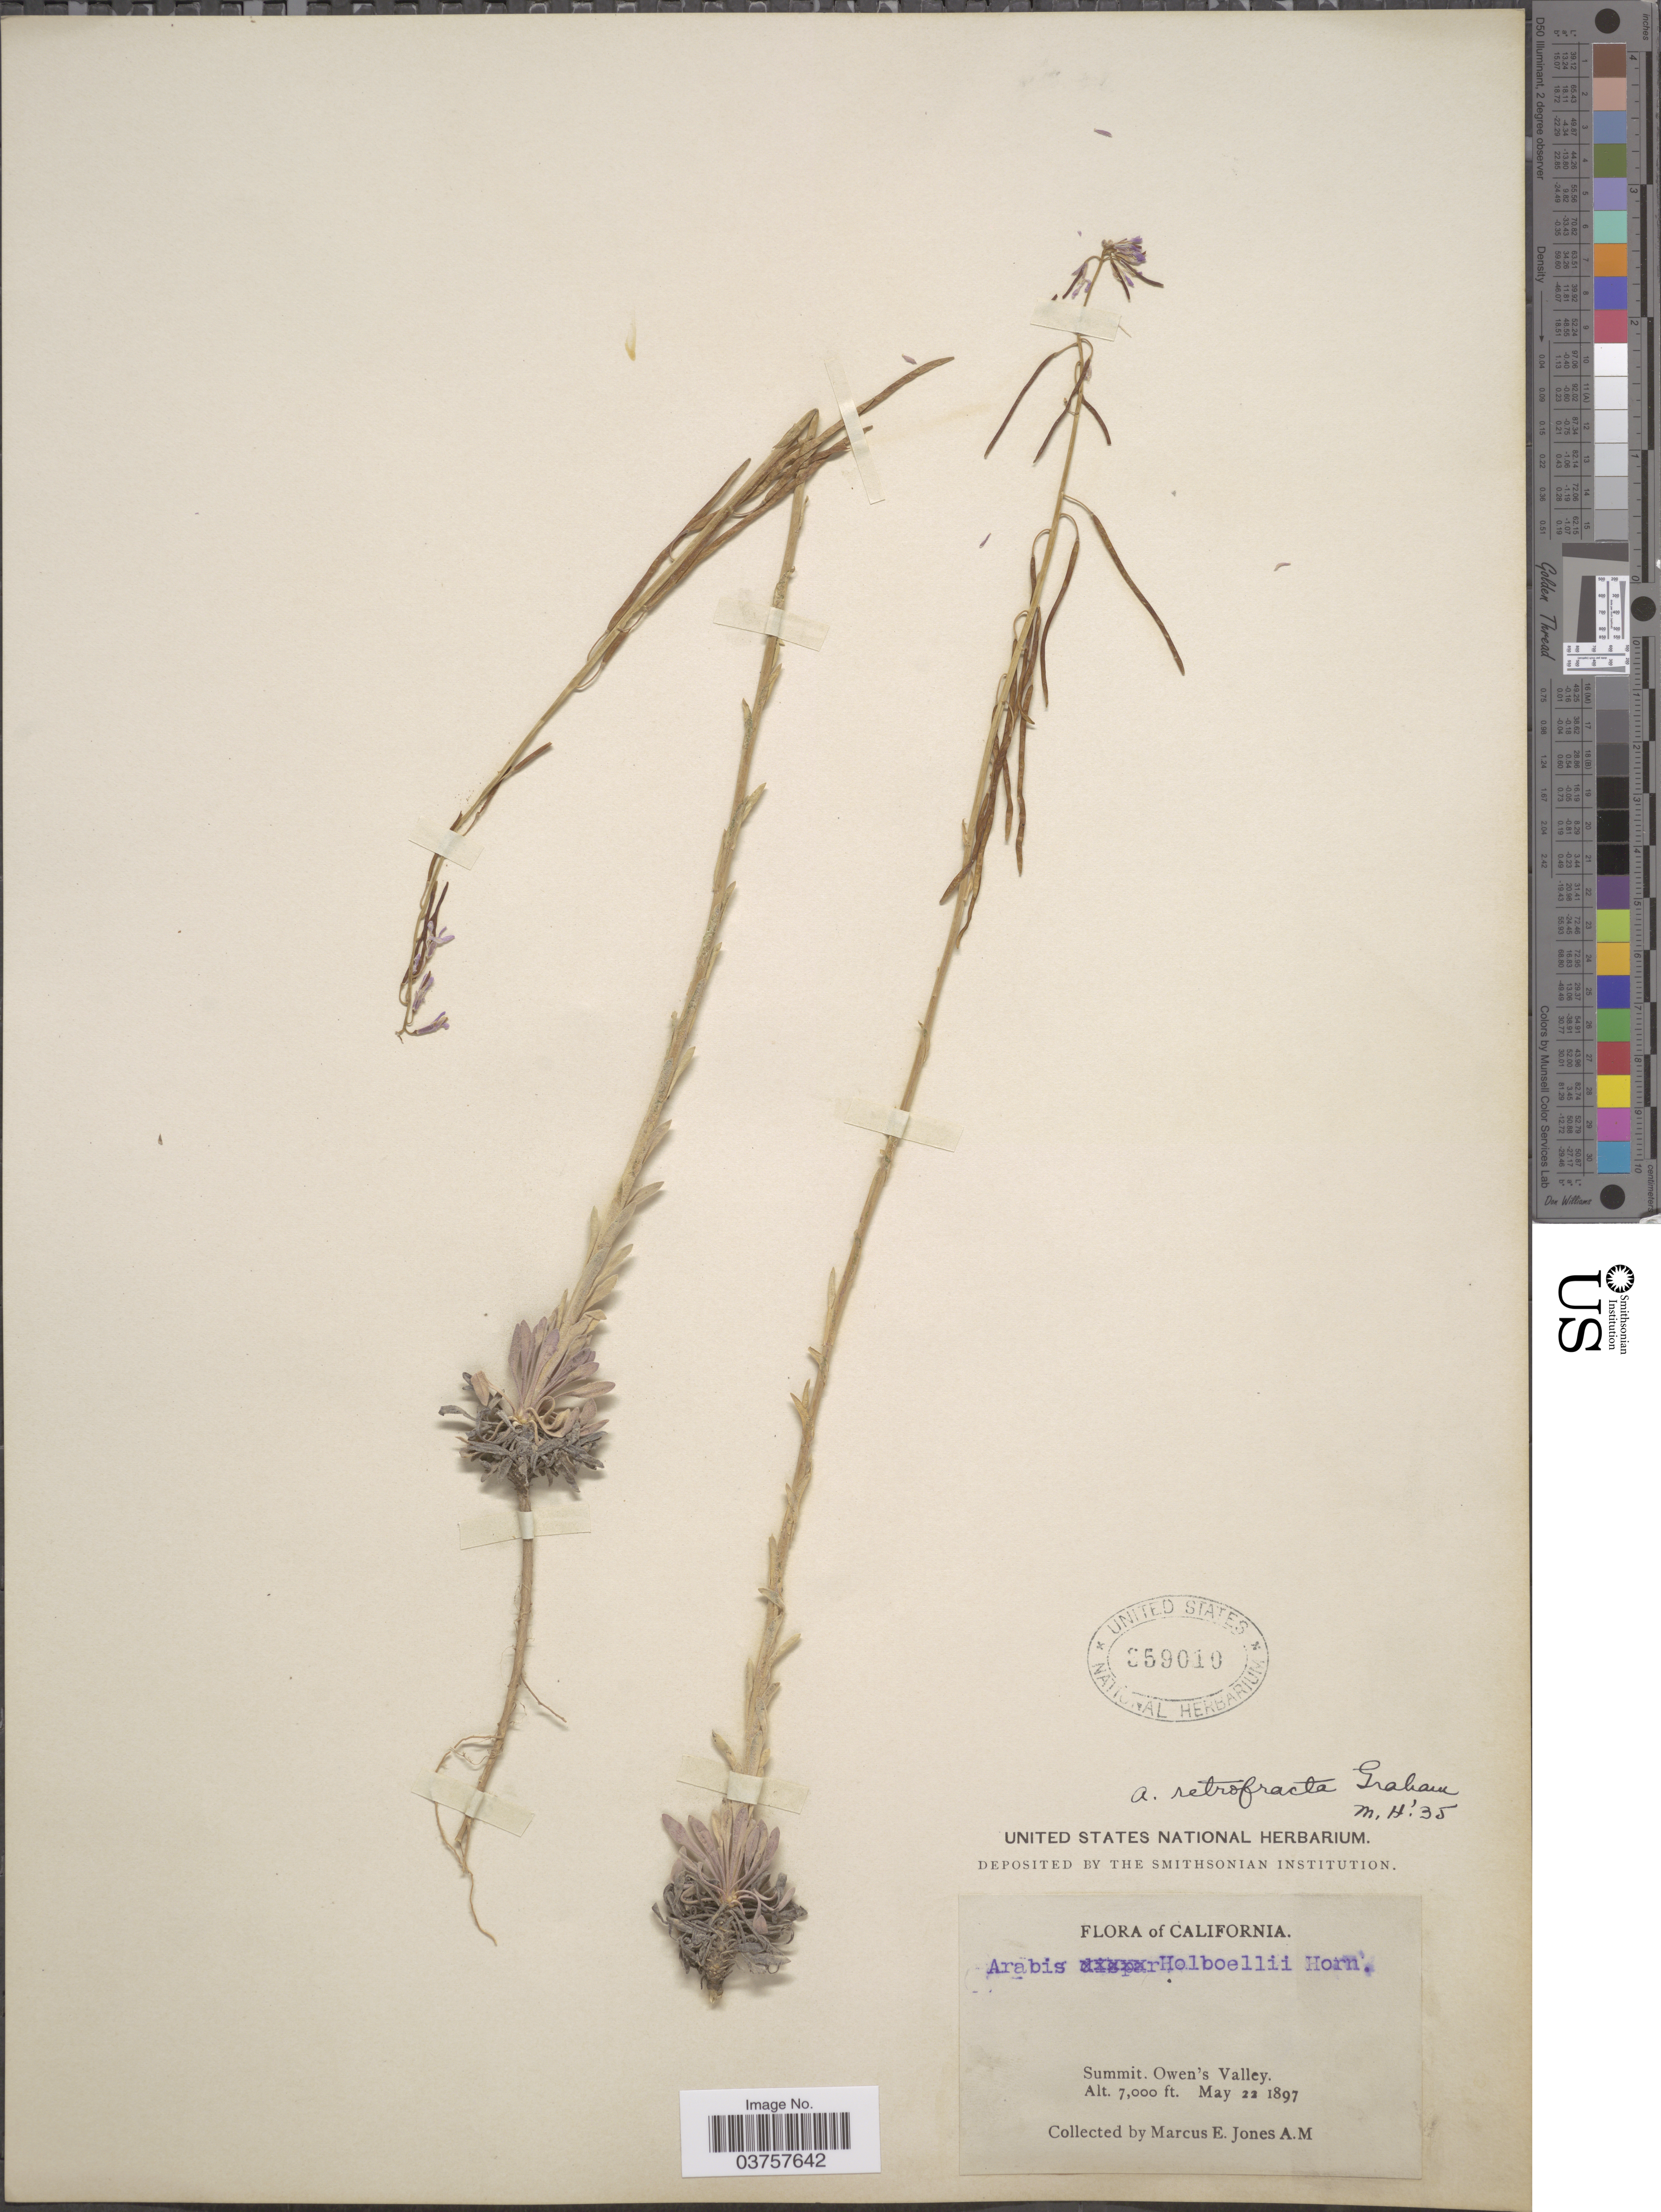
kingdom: Plantae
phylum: Tracheophyta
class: Magnoliopsida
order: Brassicales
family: Brassicaceae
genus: Arabis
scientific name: Arabis holboellii var. retrofracta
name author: Rydb.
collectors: M. E. Jones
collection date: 1897-05-22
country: United States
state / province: California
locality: Summit. Owen's Valley.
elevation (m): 2134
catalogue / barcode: US 359010